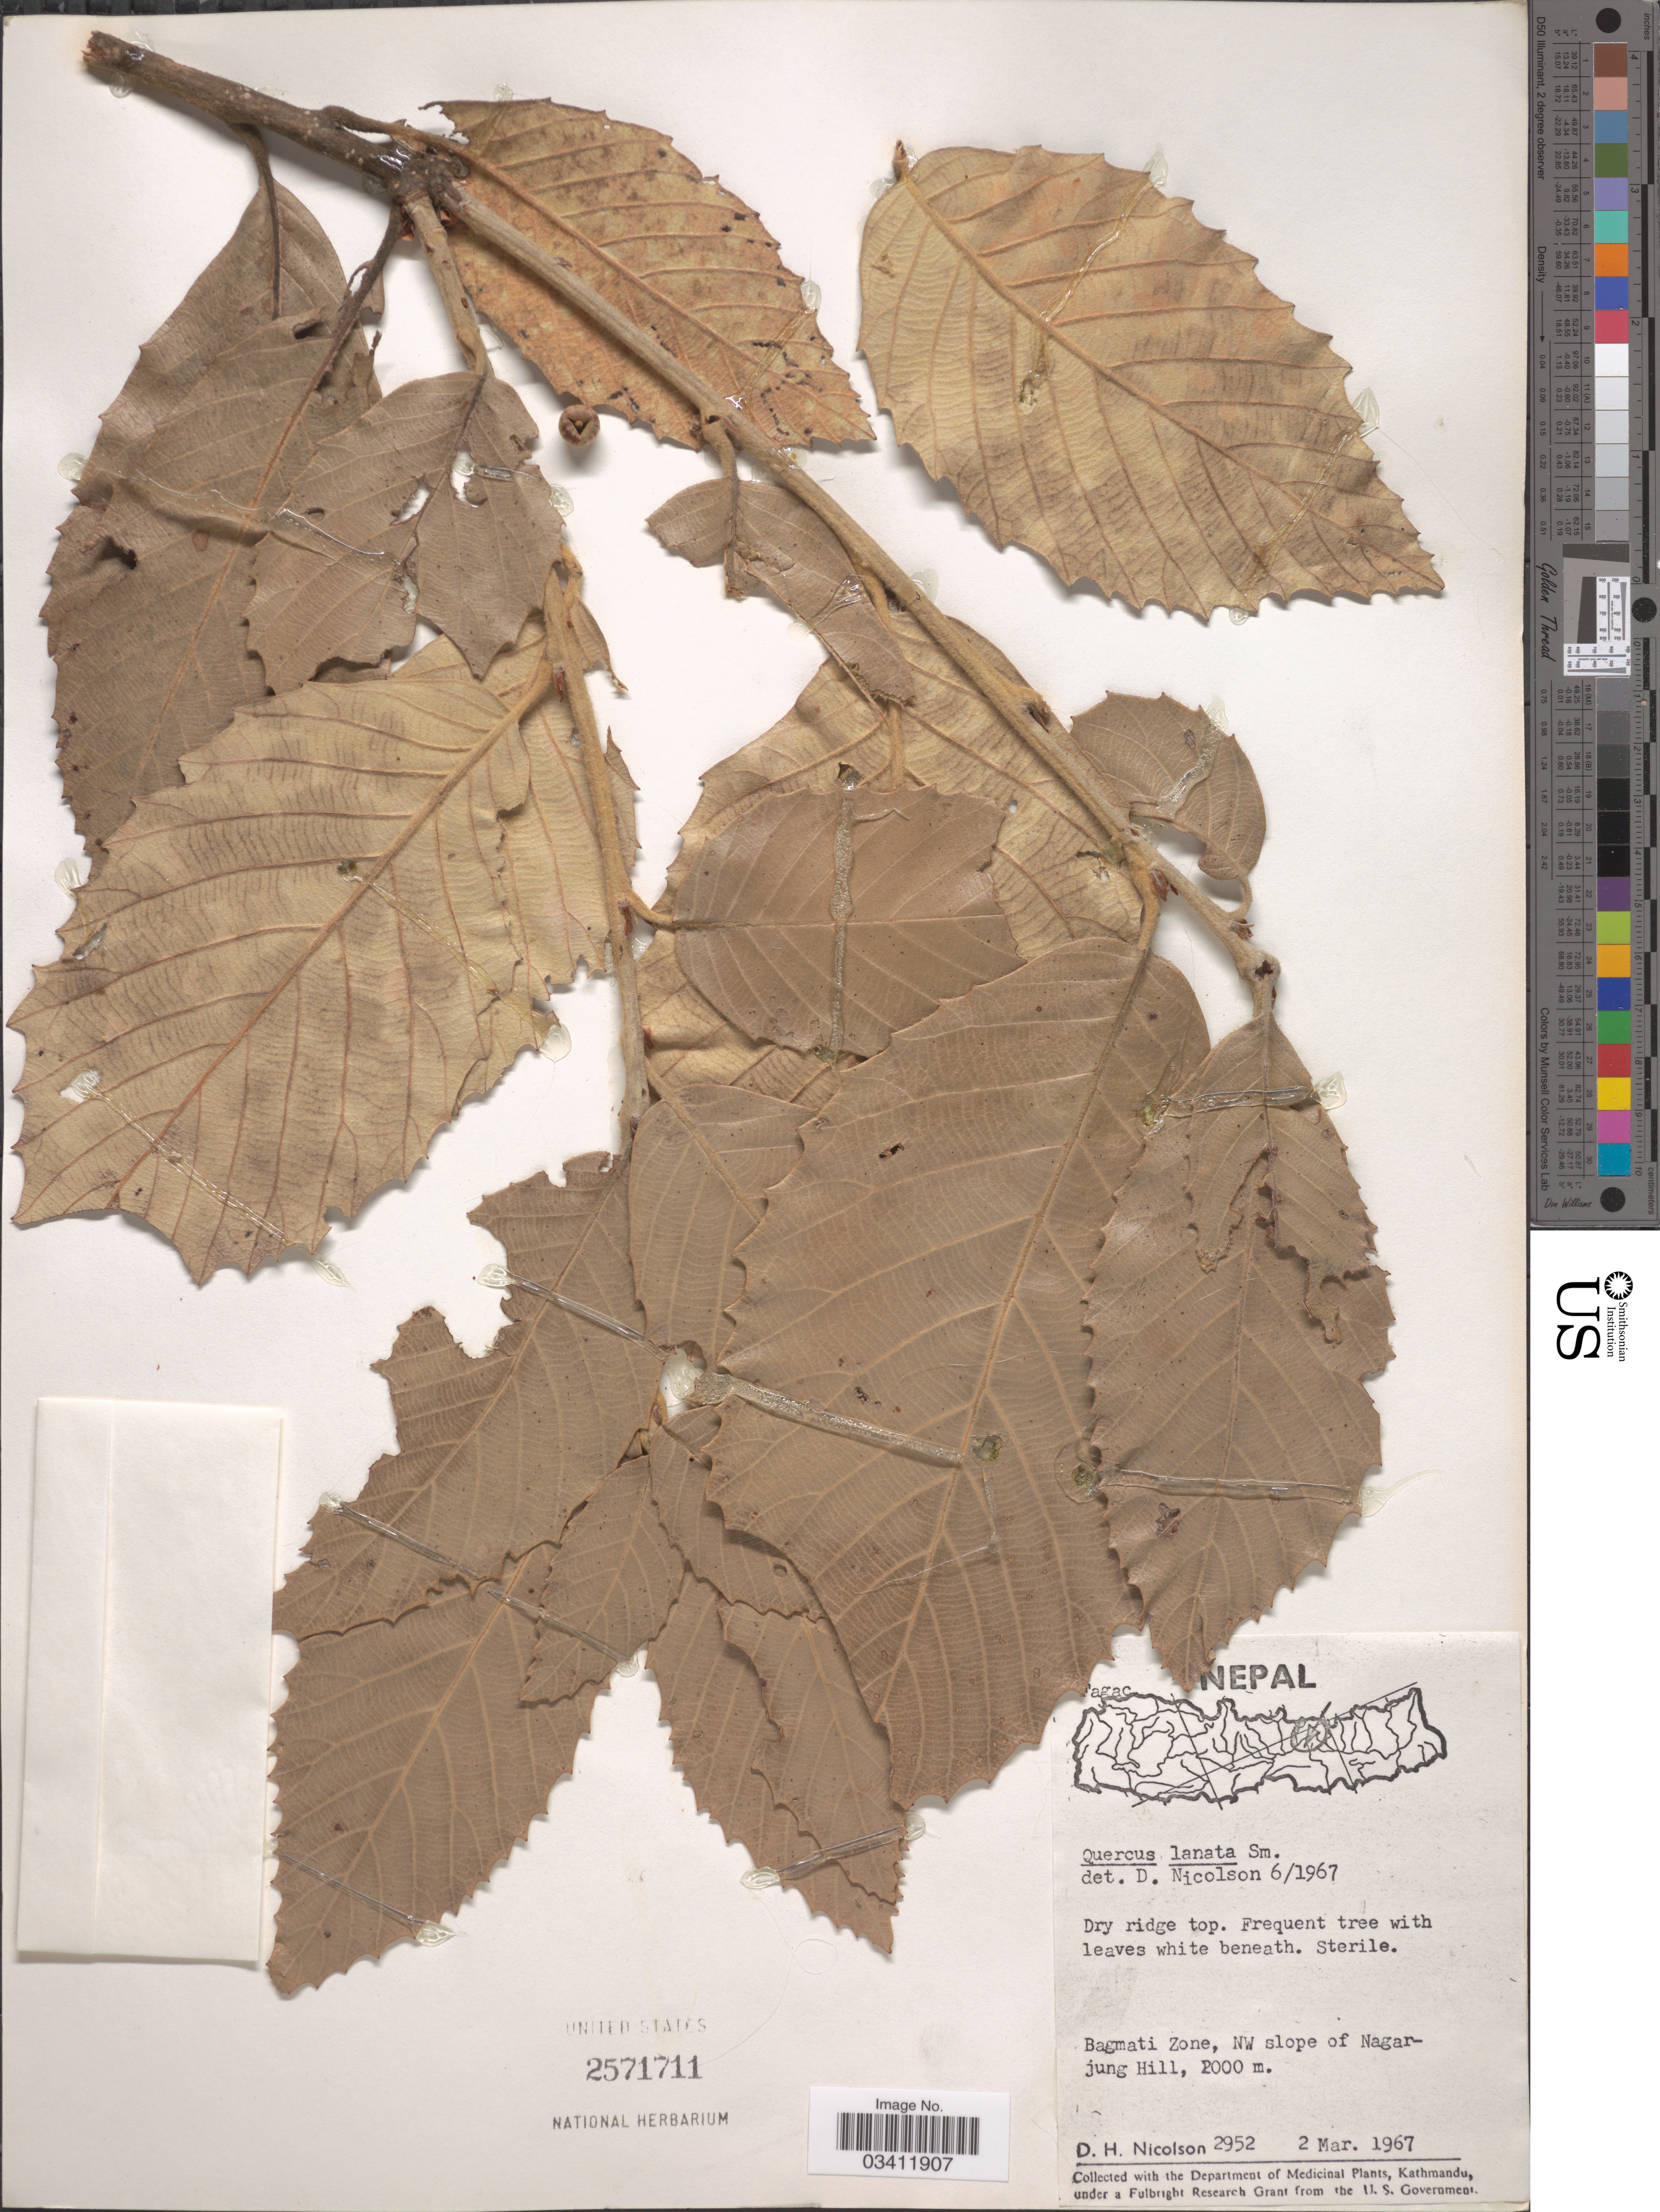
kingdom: Plantae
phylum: Tracheophyta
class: Magnoliopsida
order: Fagales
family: Fagaceae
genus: Quercus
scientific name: Quercus lanata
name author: Small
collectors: D. H. Nicolson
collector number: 2952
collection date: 1967-03-02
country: Nepal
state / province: Bagmati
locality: Bagmati Zone, NW slope of Nagarjung Hill.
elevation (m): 2000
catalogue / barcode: US 2571711